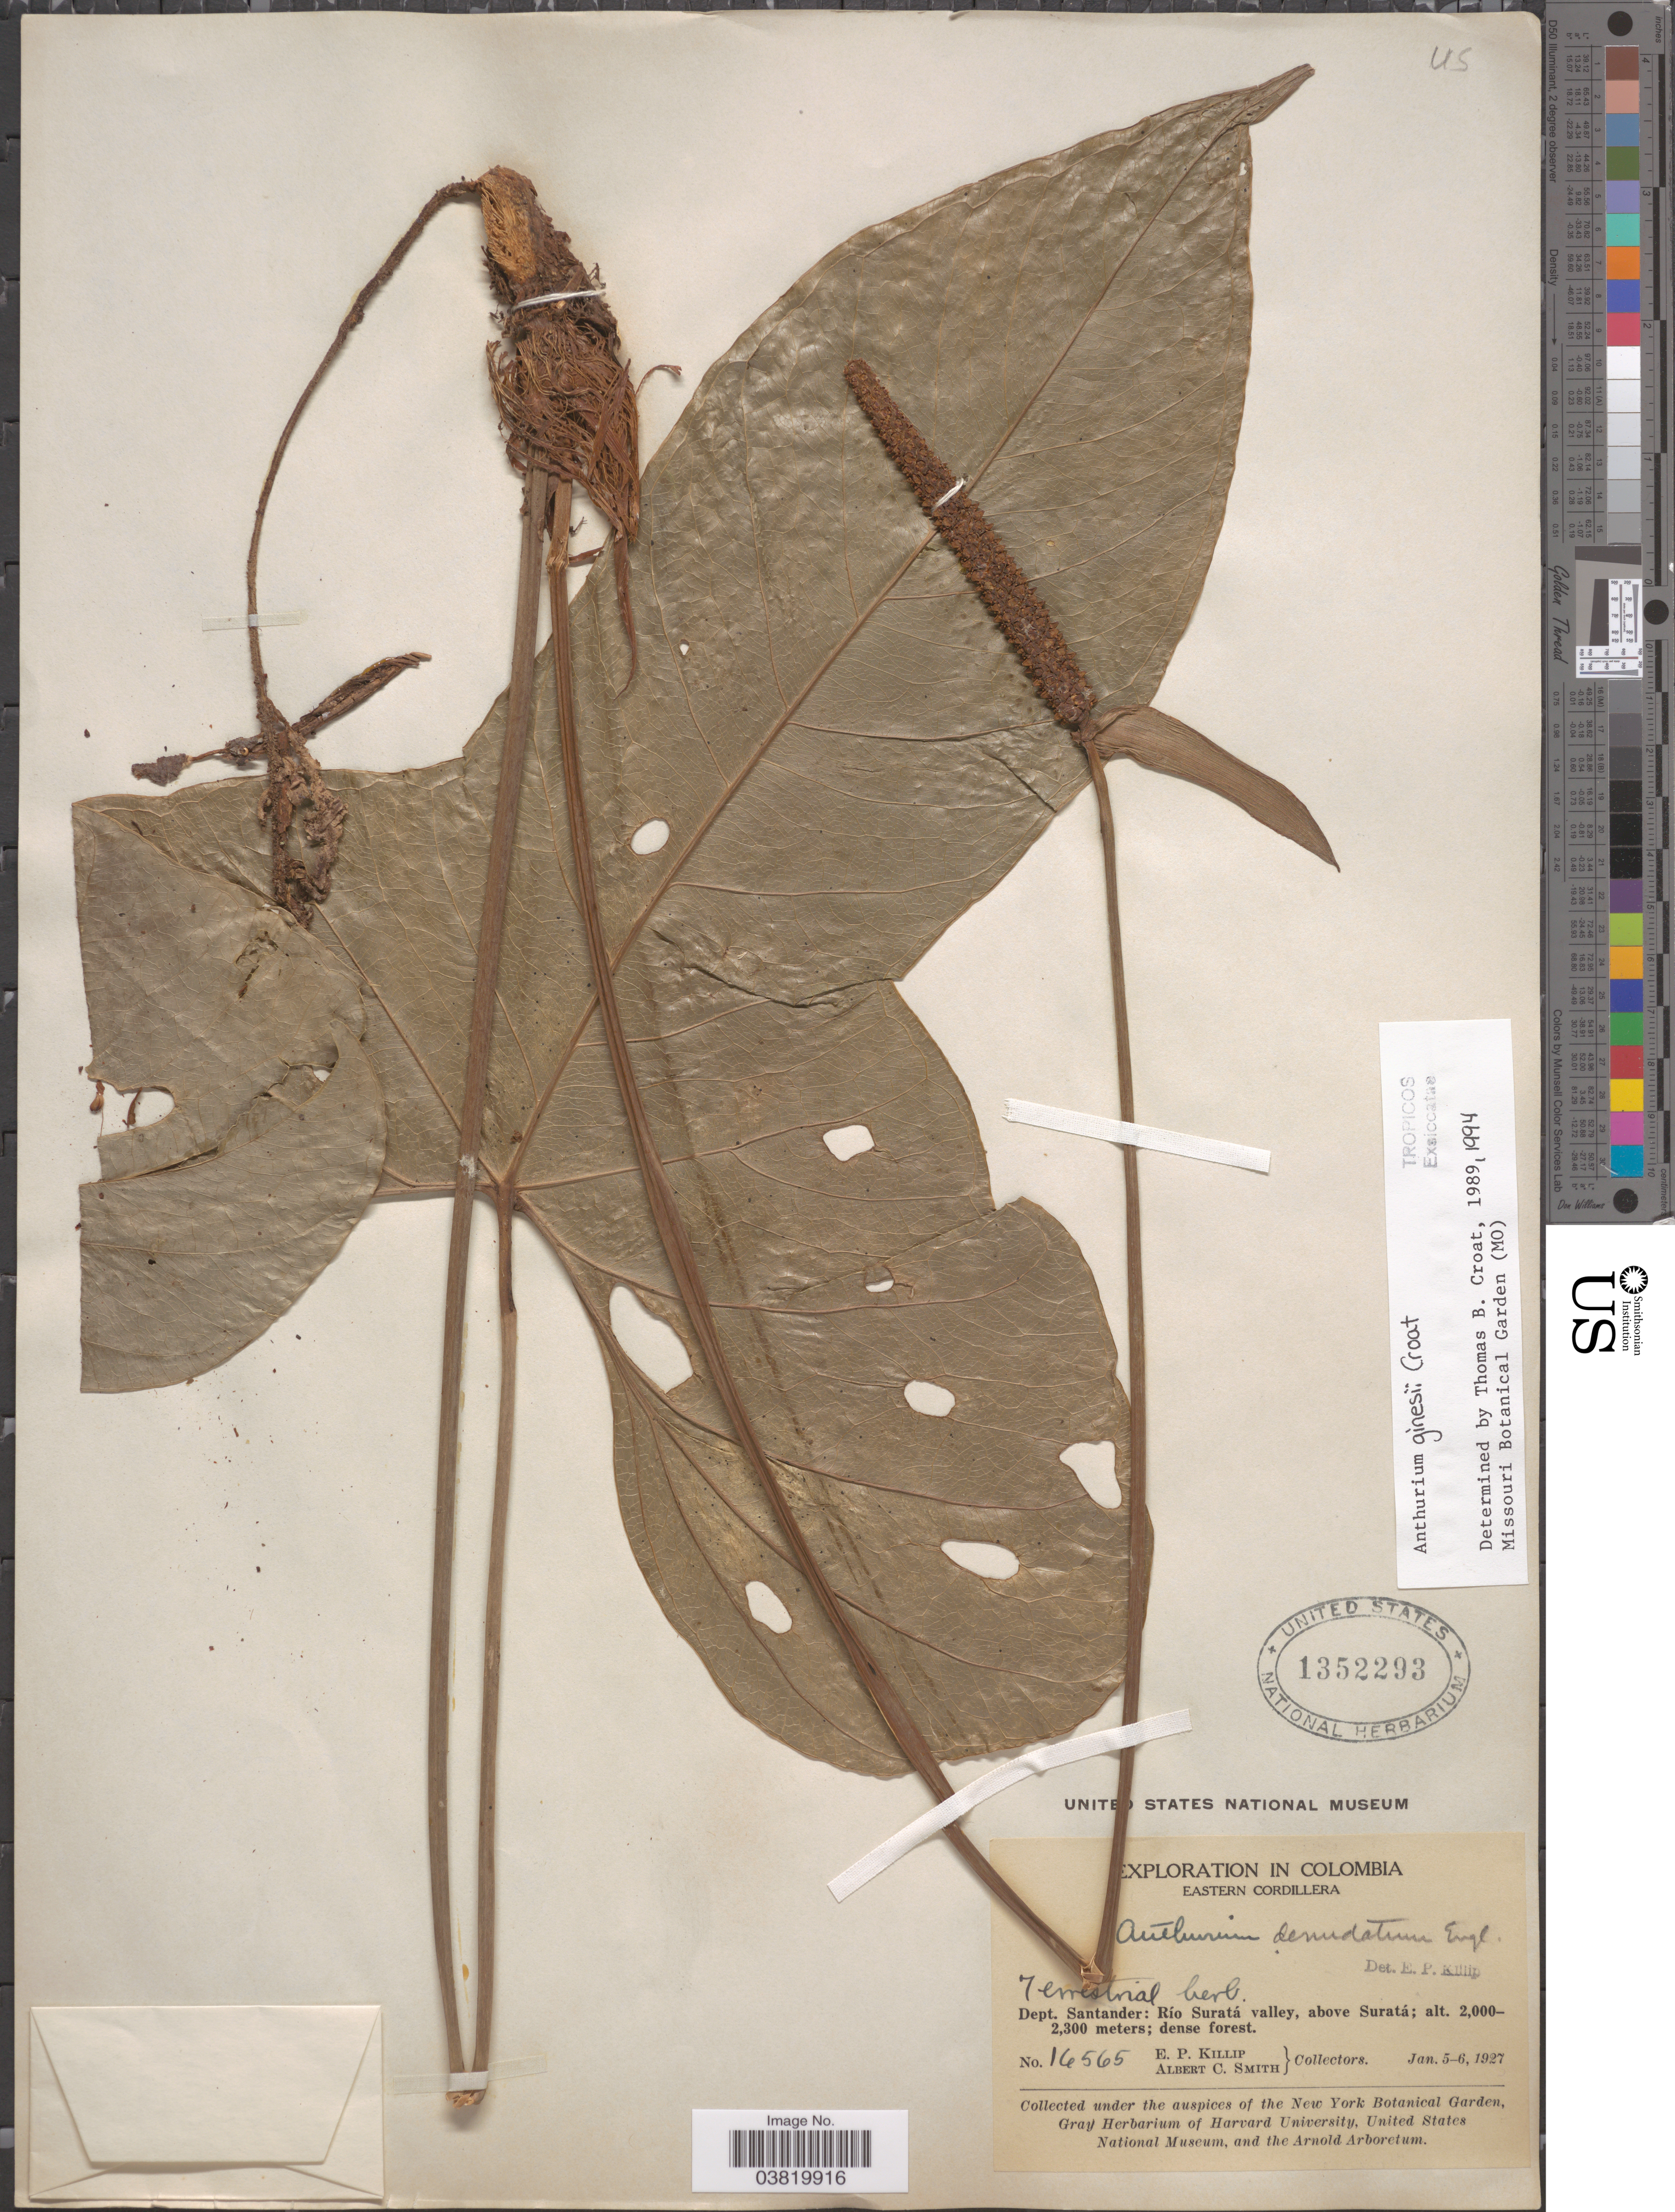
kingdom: Plantae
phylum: Tracheophyta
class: Liliopsida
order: Alismatales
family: Araceae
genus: Anthurium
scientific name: Anthurium ginesii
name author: Croat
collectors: E. P. Killip & A. C. Smith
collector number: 16565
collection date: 1927-01-05/1927-01-06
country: Colombia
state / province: Santander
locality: Eastern Cordillera. Dept. Santander: Río Suratá valley, above Suratá.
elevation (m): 2000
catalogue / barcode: US 1352293